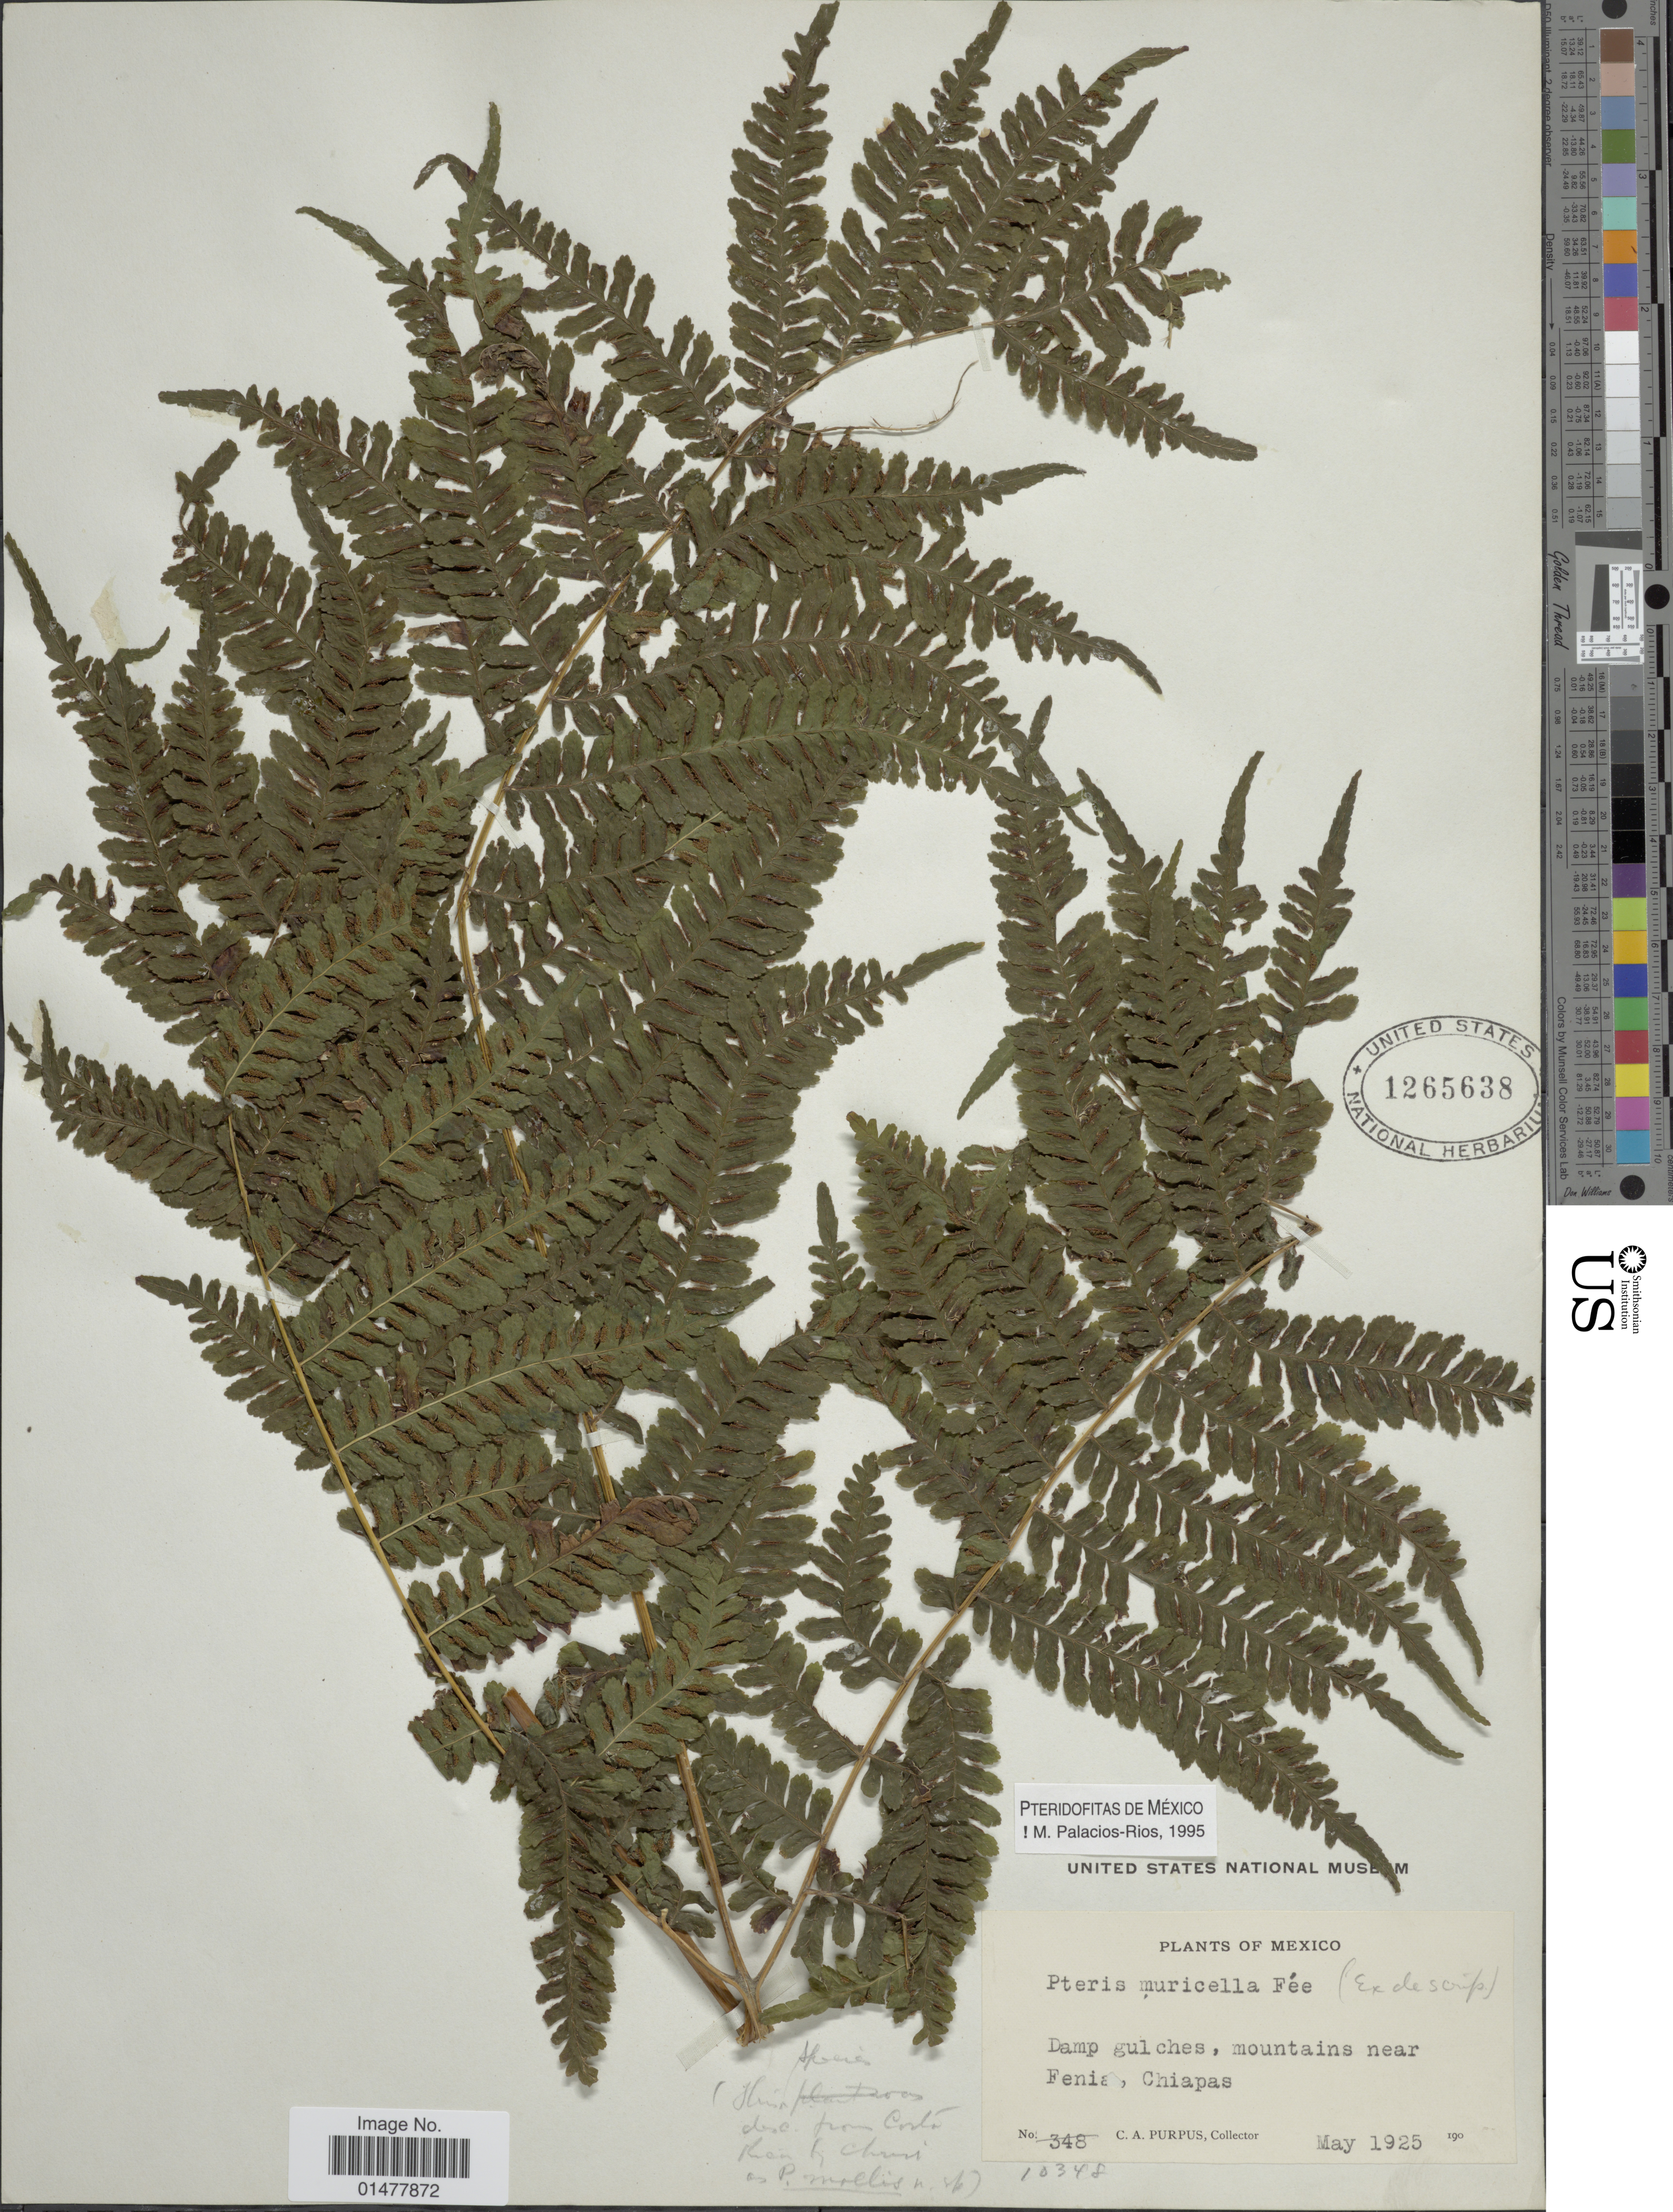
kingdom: Plantae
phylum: Tracheophyta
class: Polypodiopsida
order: Polypodiales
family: Pteridaceae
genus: Pteris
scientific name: Pteris muricella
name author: Fée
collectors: C. A. Purpus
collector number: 10348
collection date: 1925-05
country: Mexico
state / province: Chiapas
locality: Plants of Mexico, damp gulches, mountains near Fenia, Chiapas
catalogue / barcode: US 1265638